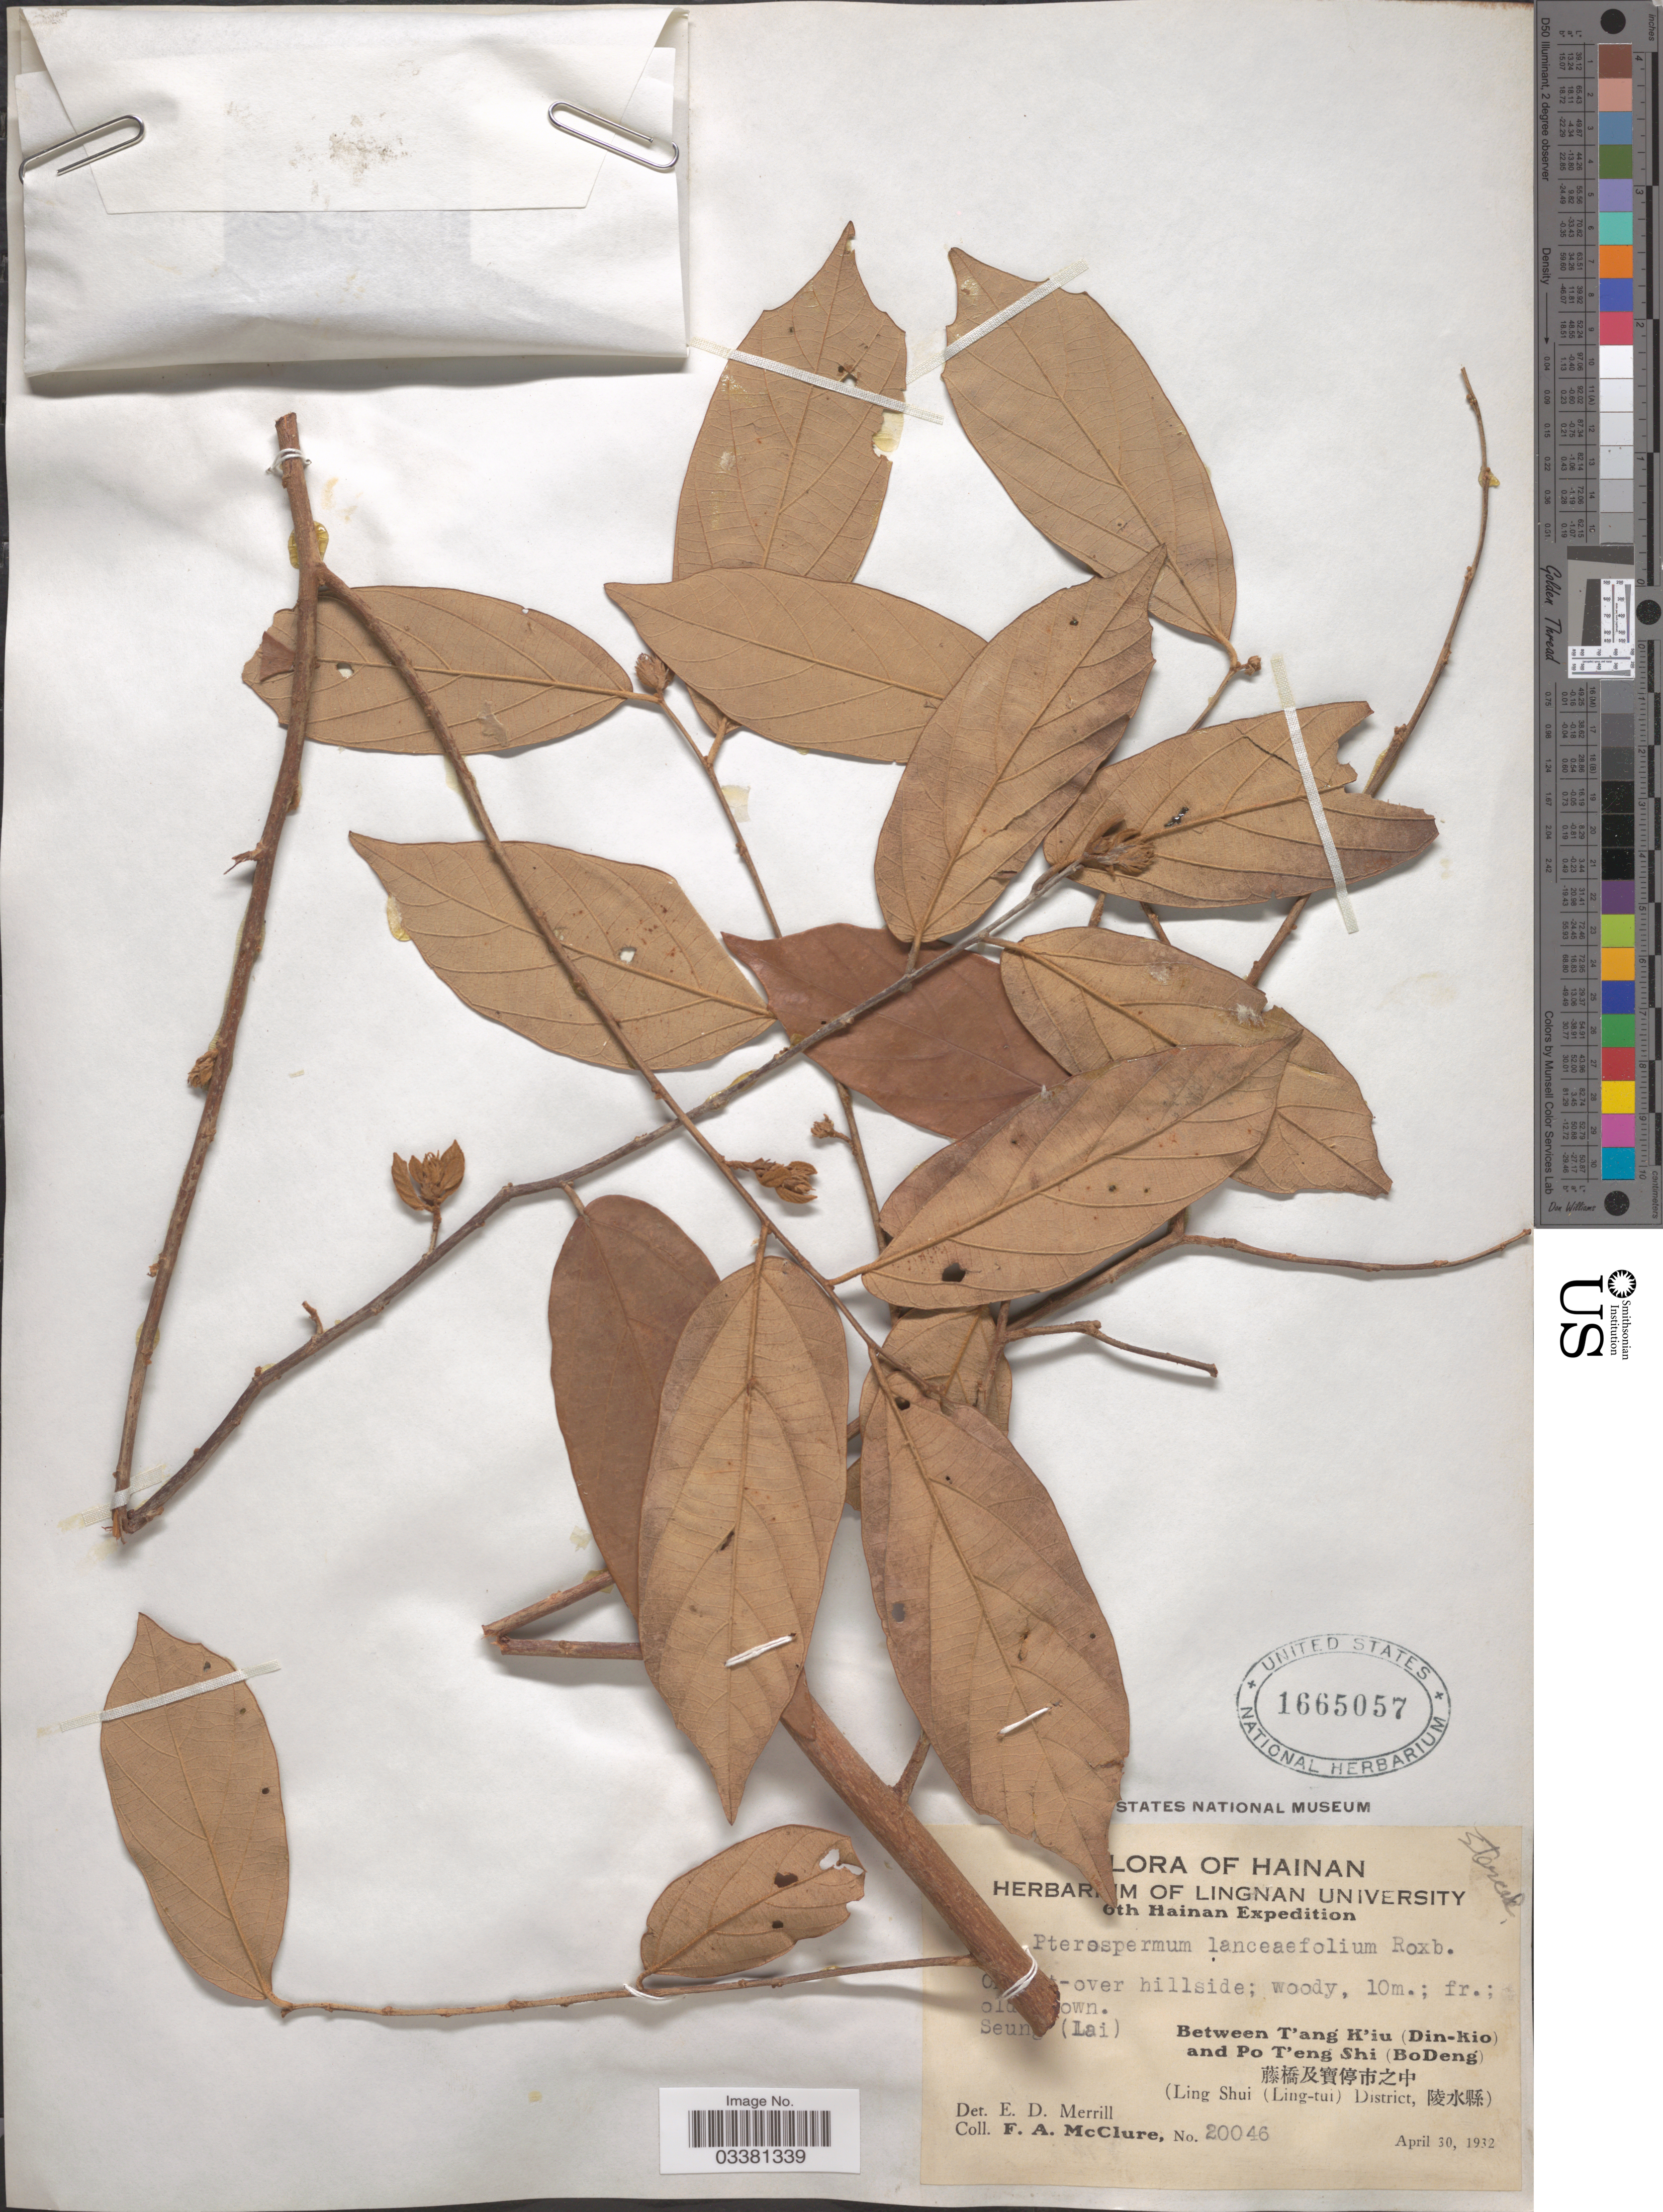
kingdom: Plantae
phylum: Tracheophyta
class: Magnoliopsida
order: Malvales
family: Malvaceae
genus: Pterospermum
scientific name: Pterospermum lanceifolium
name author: Roxb.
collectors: F. A. McClure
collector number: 20046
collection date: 1932-04-30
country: China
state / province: Hainan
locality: Seung (Lai). Between T'ang K'iu (Din-kio) and Po T'eng Shi (BoDeng) X. (Ling Shui (Ling-tui) District, X).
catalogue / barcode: US 1665057